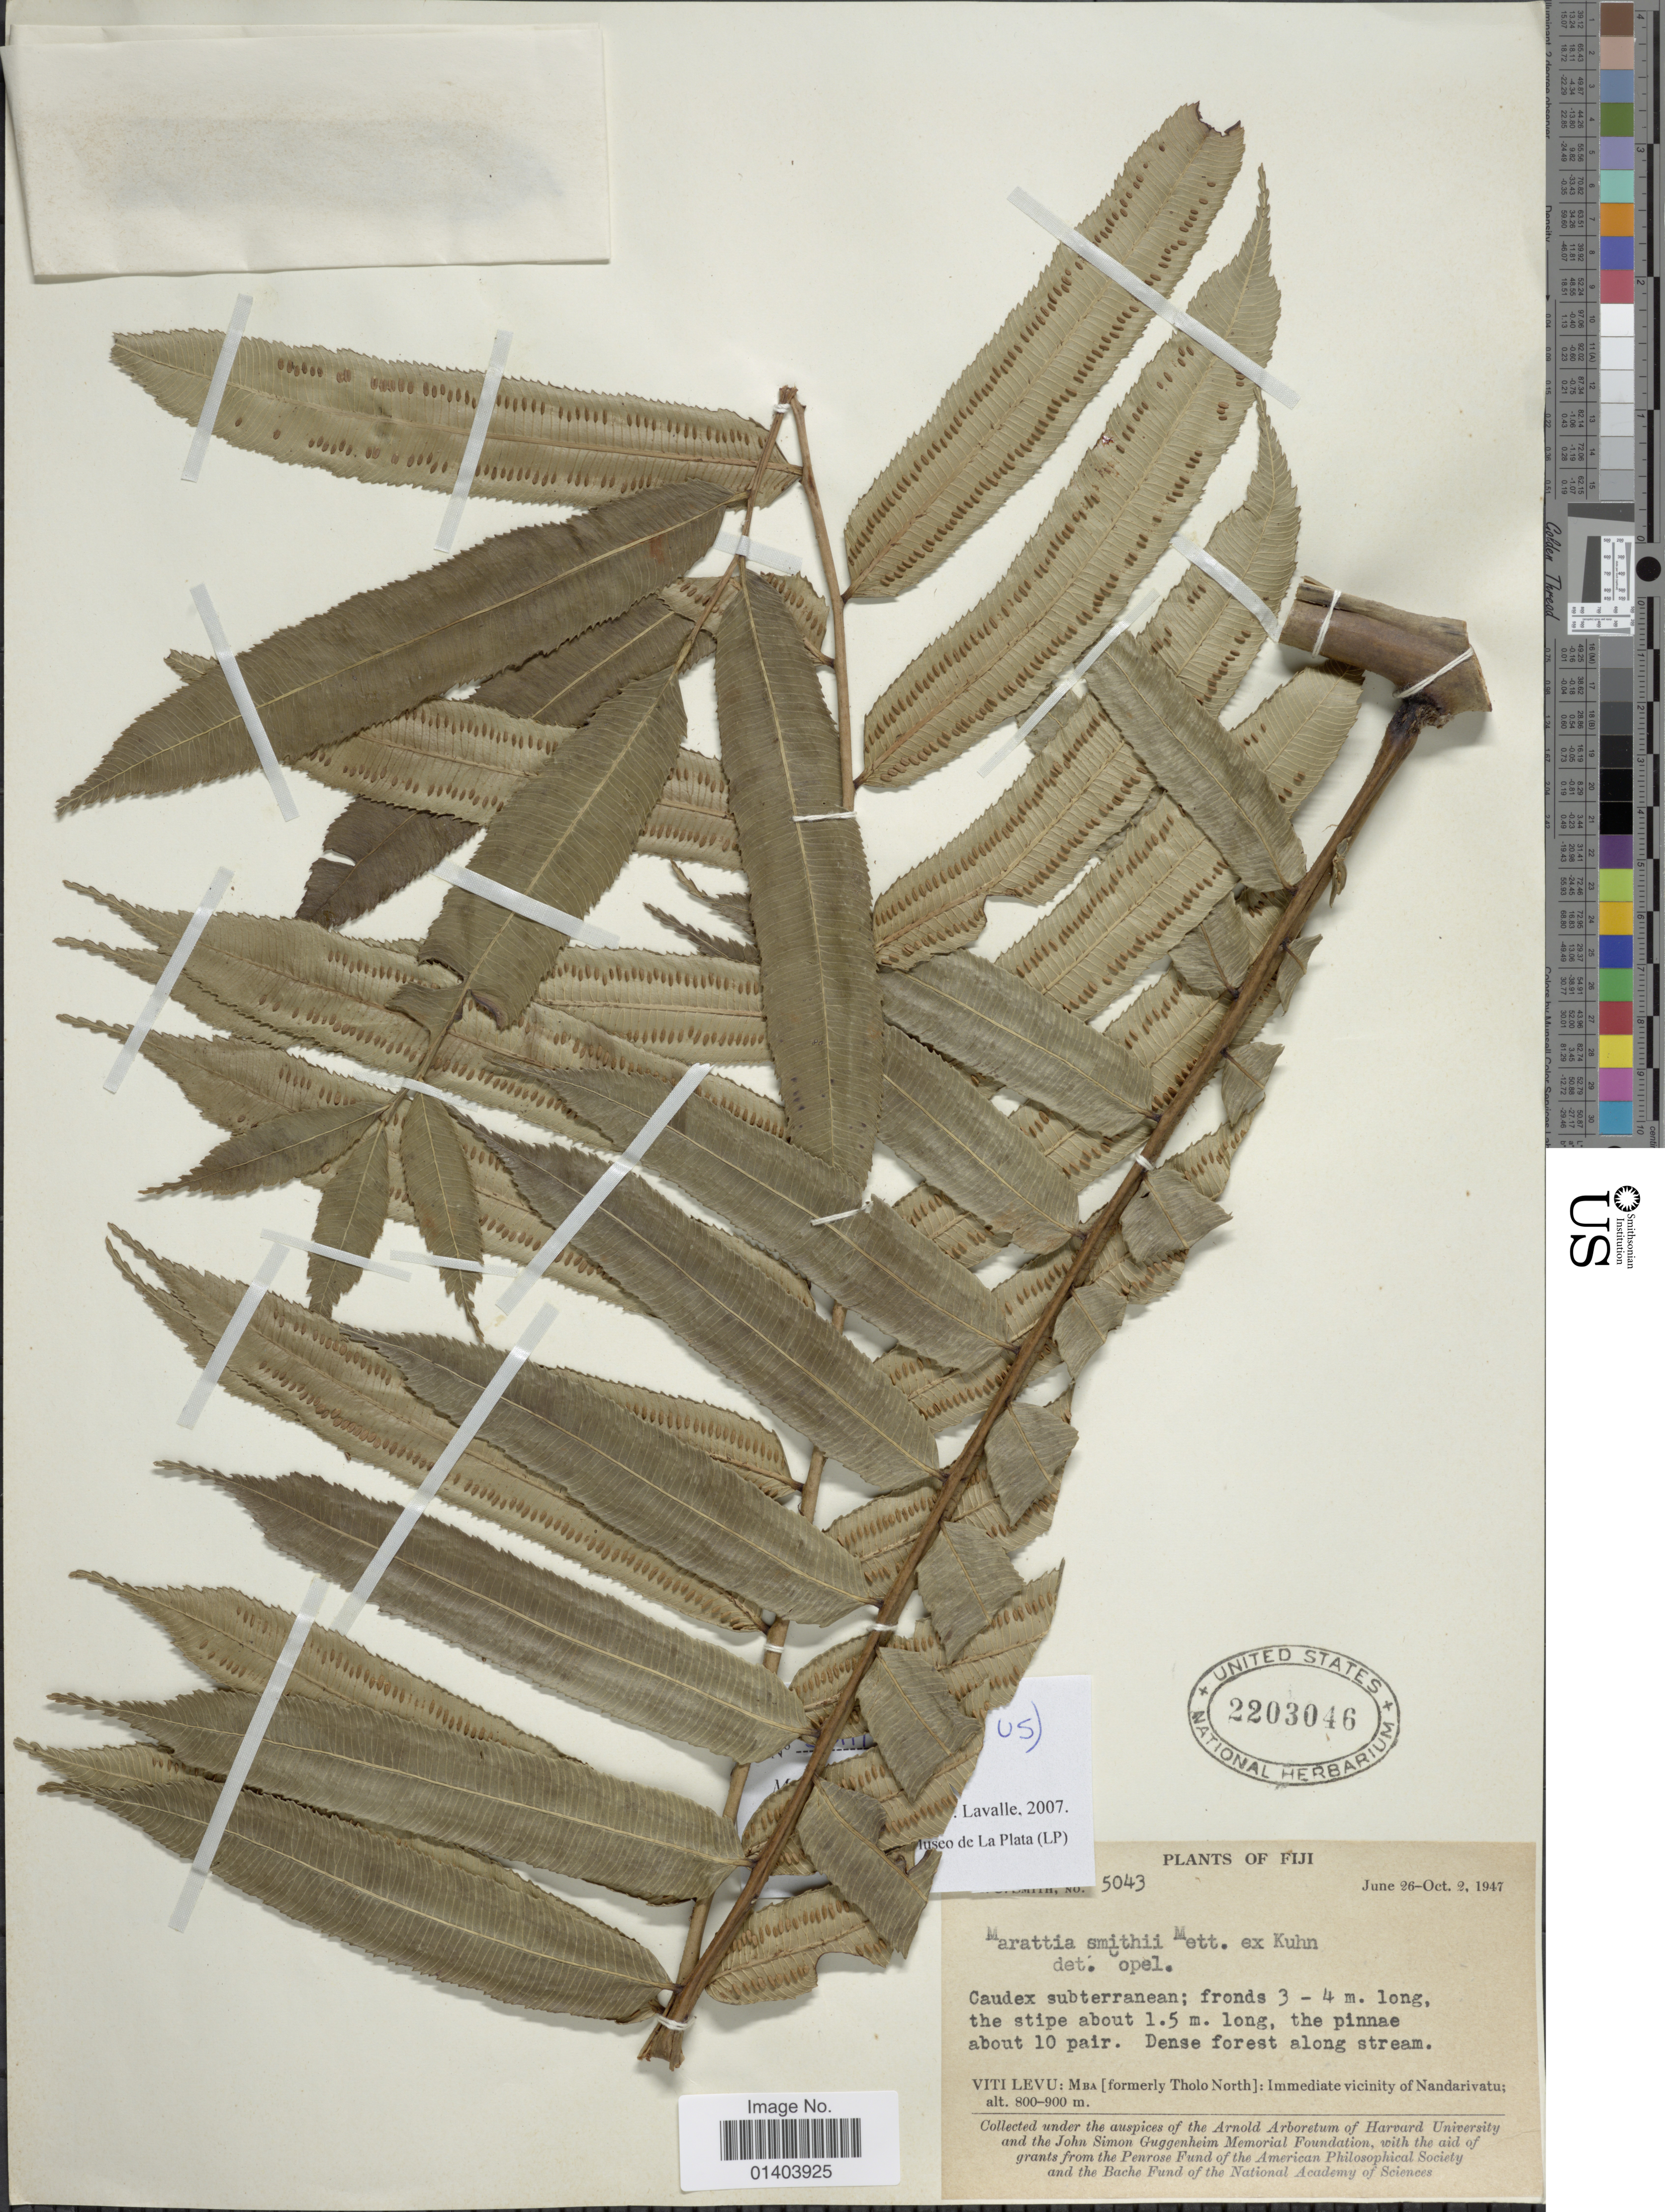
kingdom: Plantae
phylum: Tracheophyta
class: Polypodiopsida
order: Marattiales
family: Marattiaceae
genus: Ptisana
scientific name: Ptisana smithii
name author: (Mett. ex Kuhn) Murdock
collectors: A. C. Smith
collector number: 5043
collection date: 1947-06-26/1947-10-02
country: Fiji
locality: Viti Levu: Mba [formerly Tholo North]: Immediate vicinity of Nandarivatu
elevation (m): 800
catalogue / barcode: US 2203046